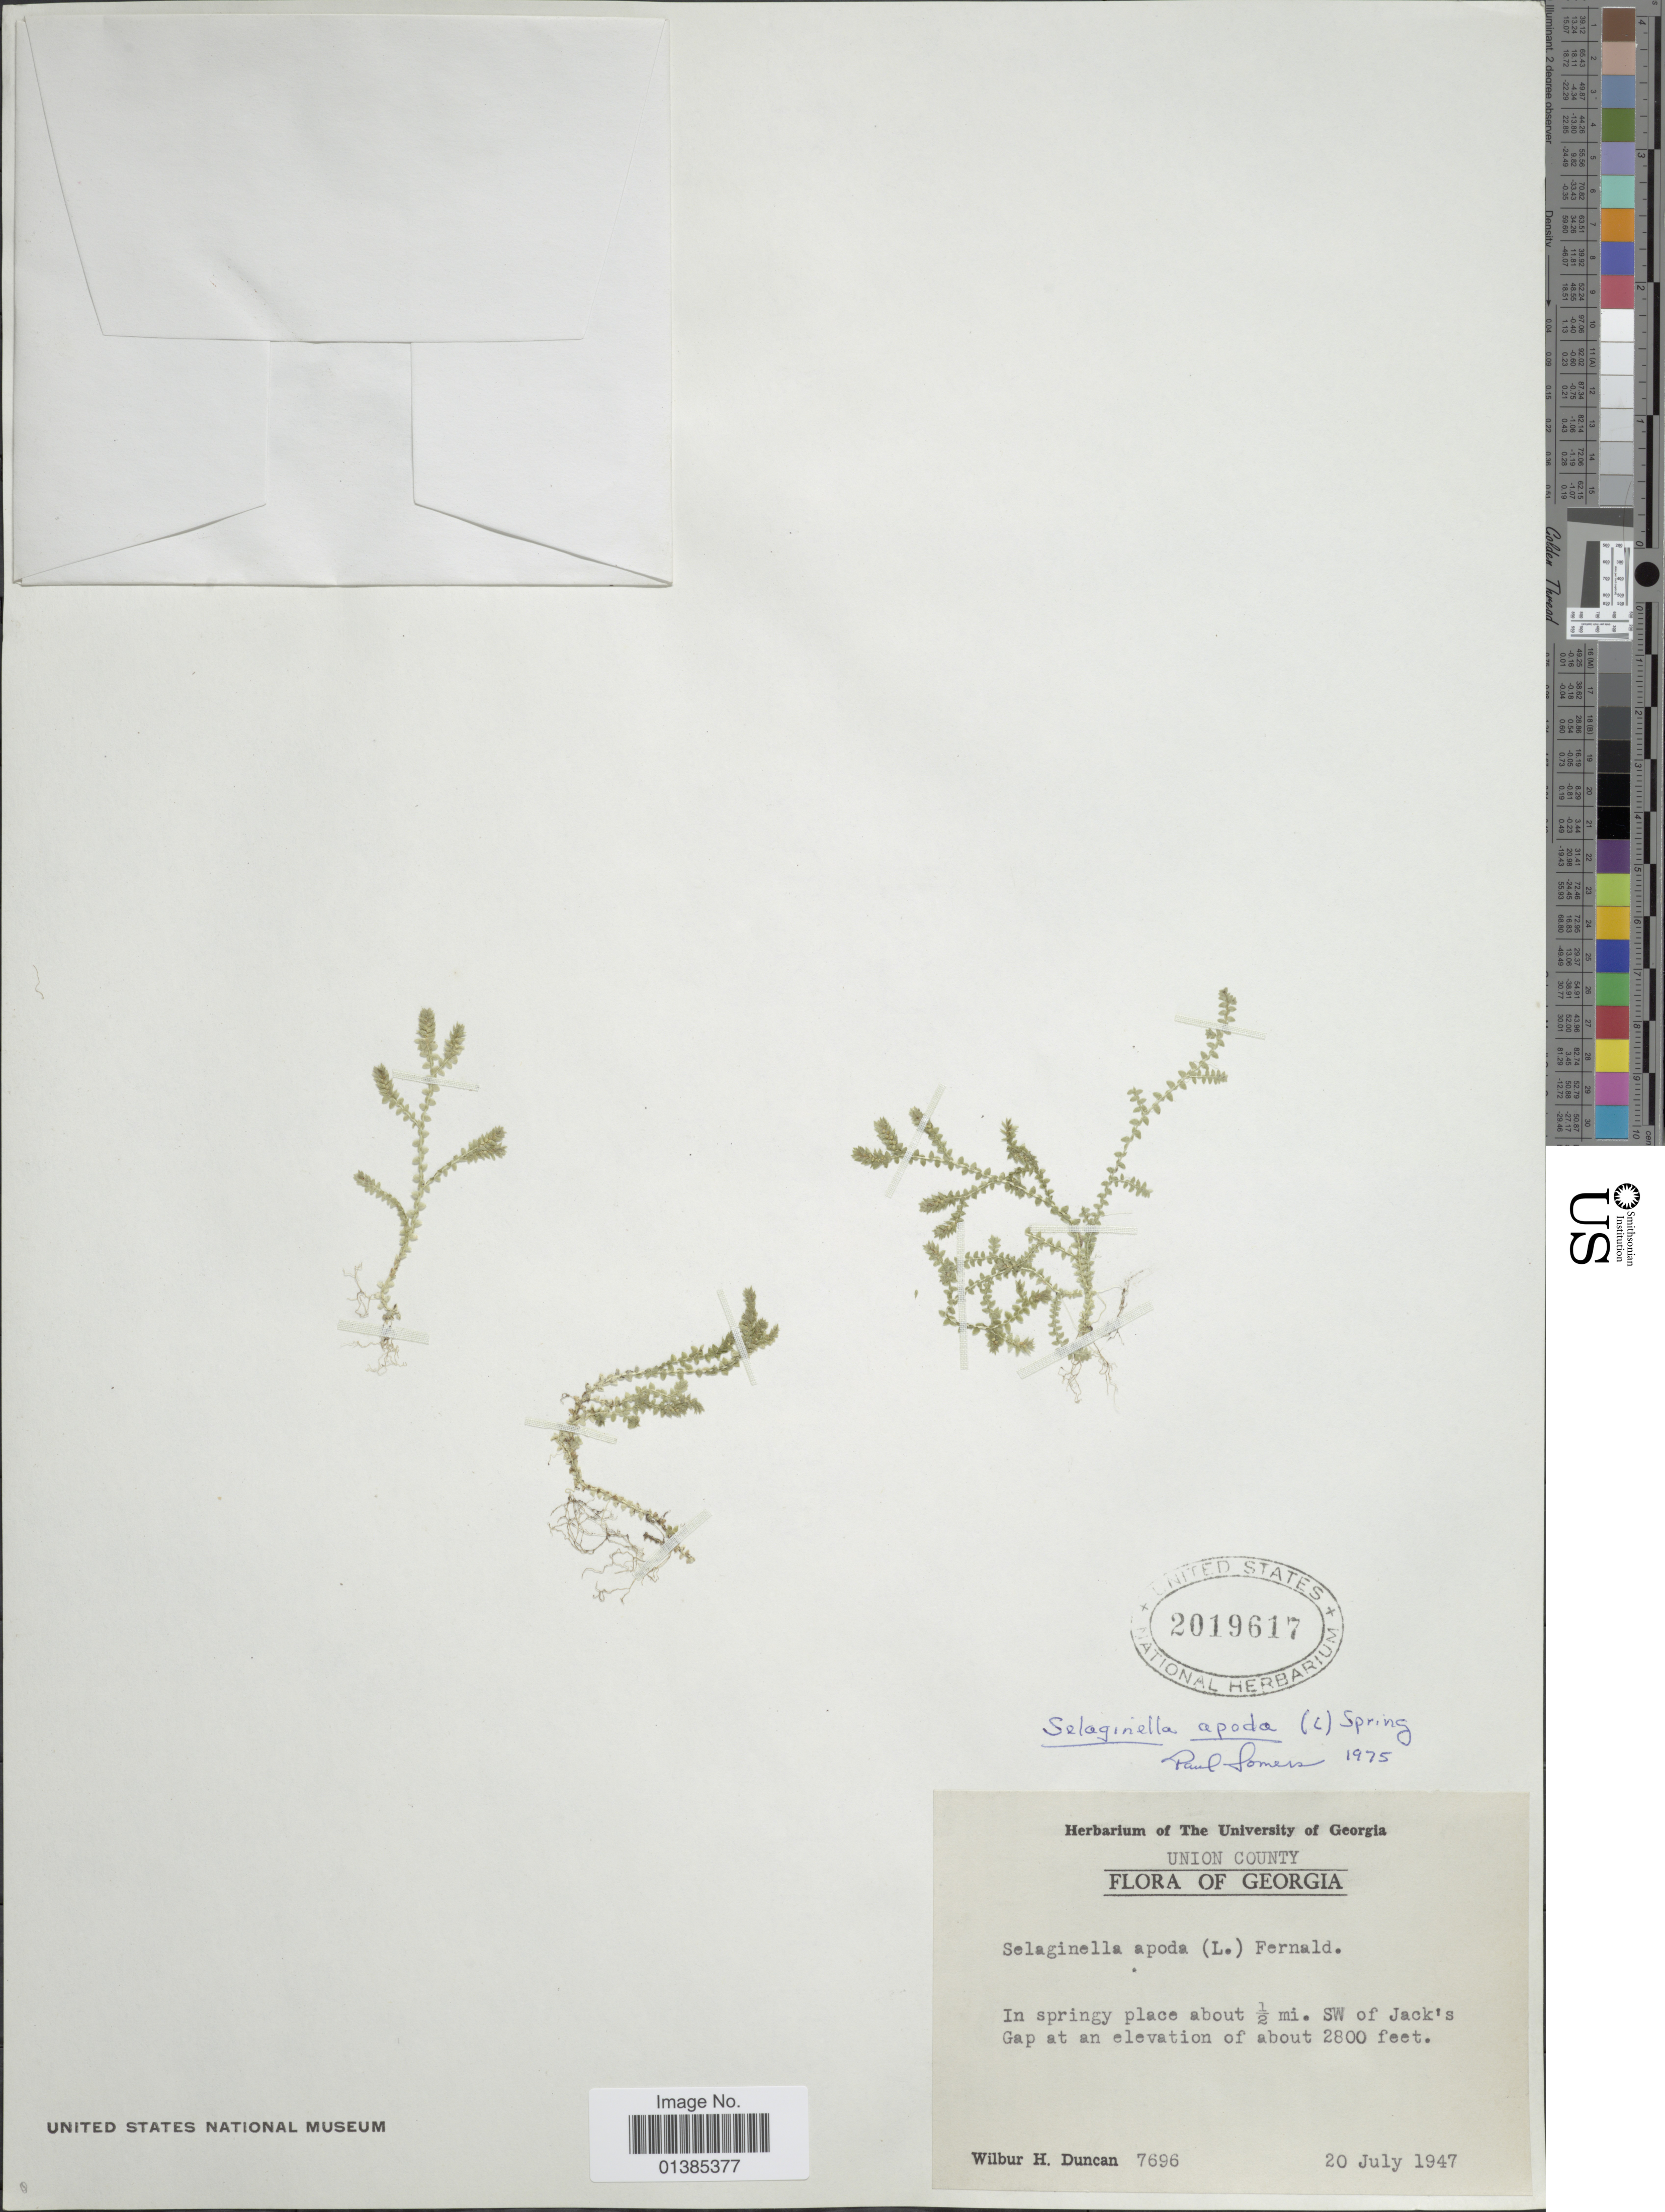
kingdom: Plantae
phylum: Tracheophyta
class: Lycopodiopsida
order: Selaginellales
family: Selaginellaceae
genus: Selaginella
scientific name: Selaginella apus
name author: Spring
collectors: W. H. Duncan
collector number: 7696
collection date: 1947-07-20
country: United States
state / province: Georgia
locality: Union County. In springy place about ½ mi. SW of Jack's Gap.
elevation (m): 853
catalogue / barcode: US 2019617